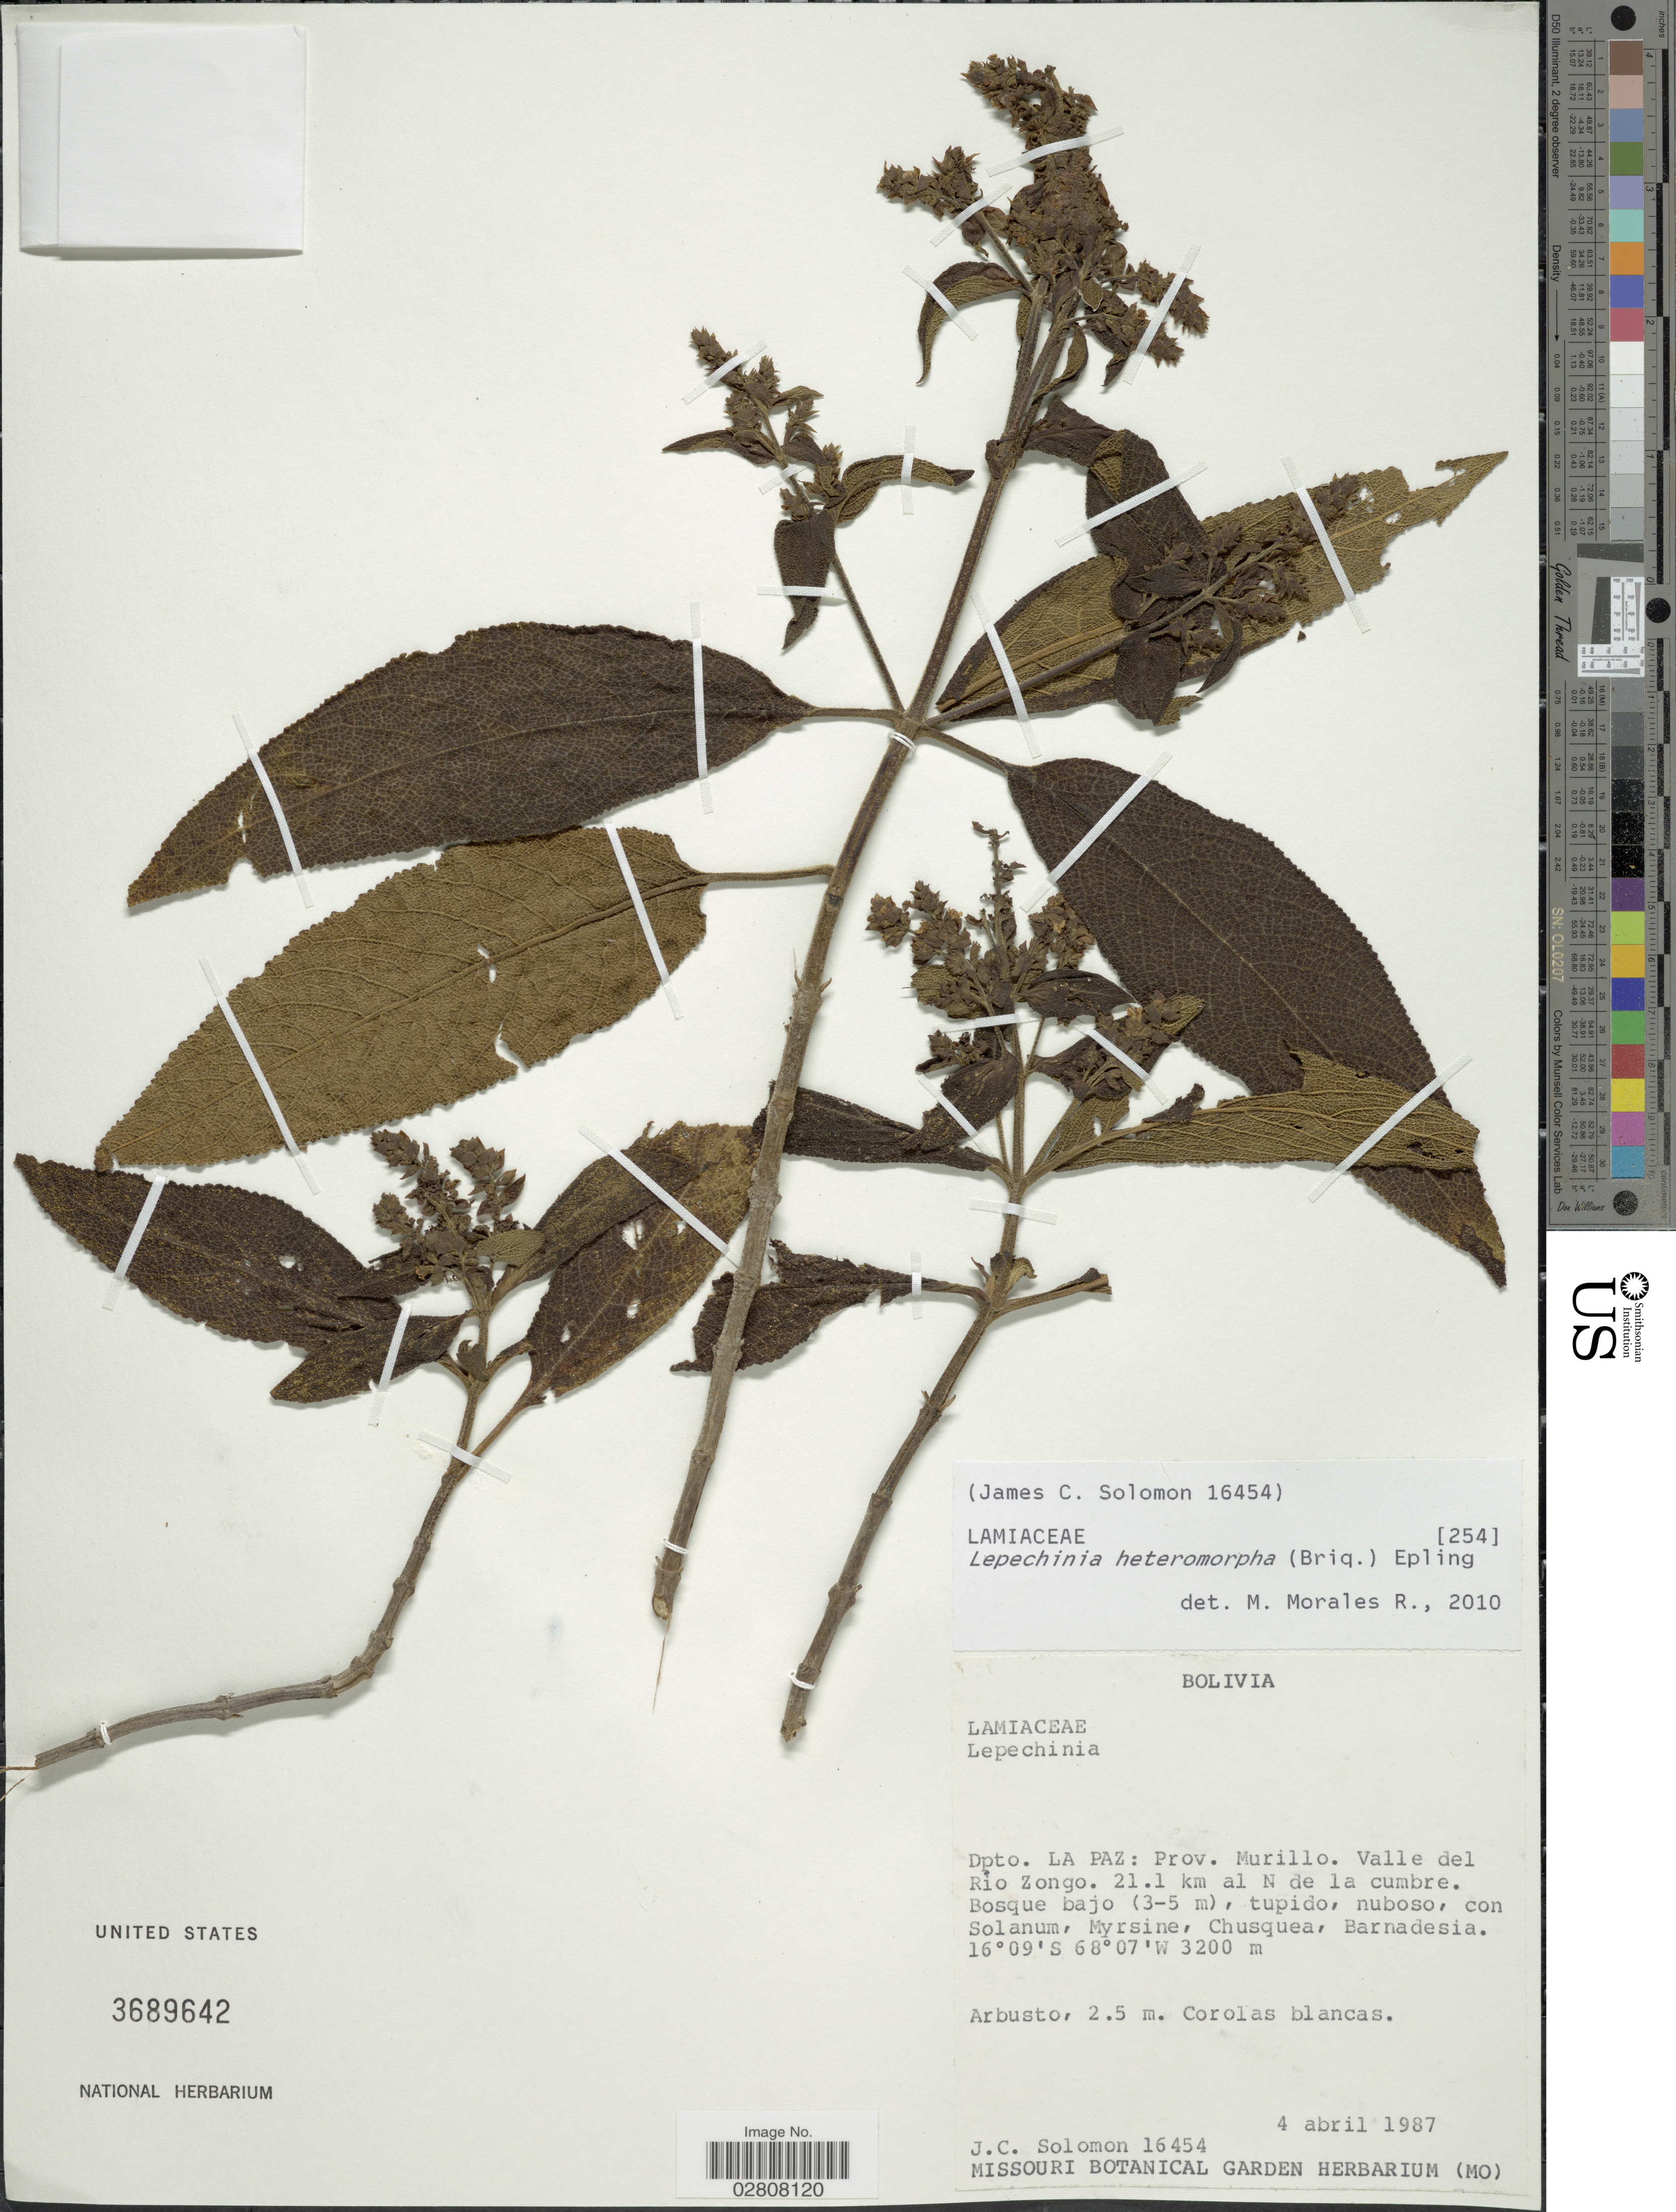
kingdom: Plantae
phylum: Tracheophyta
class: Magnoliopsida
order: Lamiales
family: Lamiaceae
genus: Lepechinia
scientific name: Lepechinia heteromorpha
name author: (Briq.) Epling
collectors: J. C. Solomon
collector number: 16454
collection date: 1987-04-04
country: Bolivia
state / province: La Paz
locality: Dpto. La Paz: Prov. Murillo. Valle del Rio Zongo. 21.1 km al N de la cumbre.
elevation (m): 3200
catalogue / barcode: US 3689642